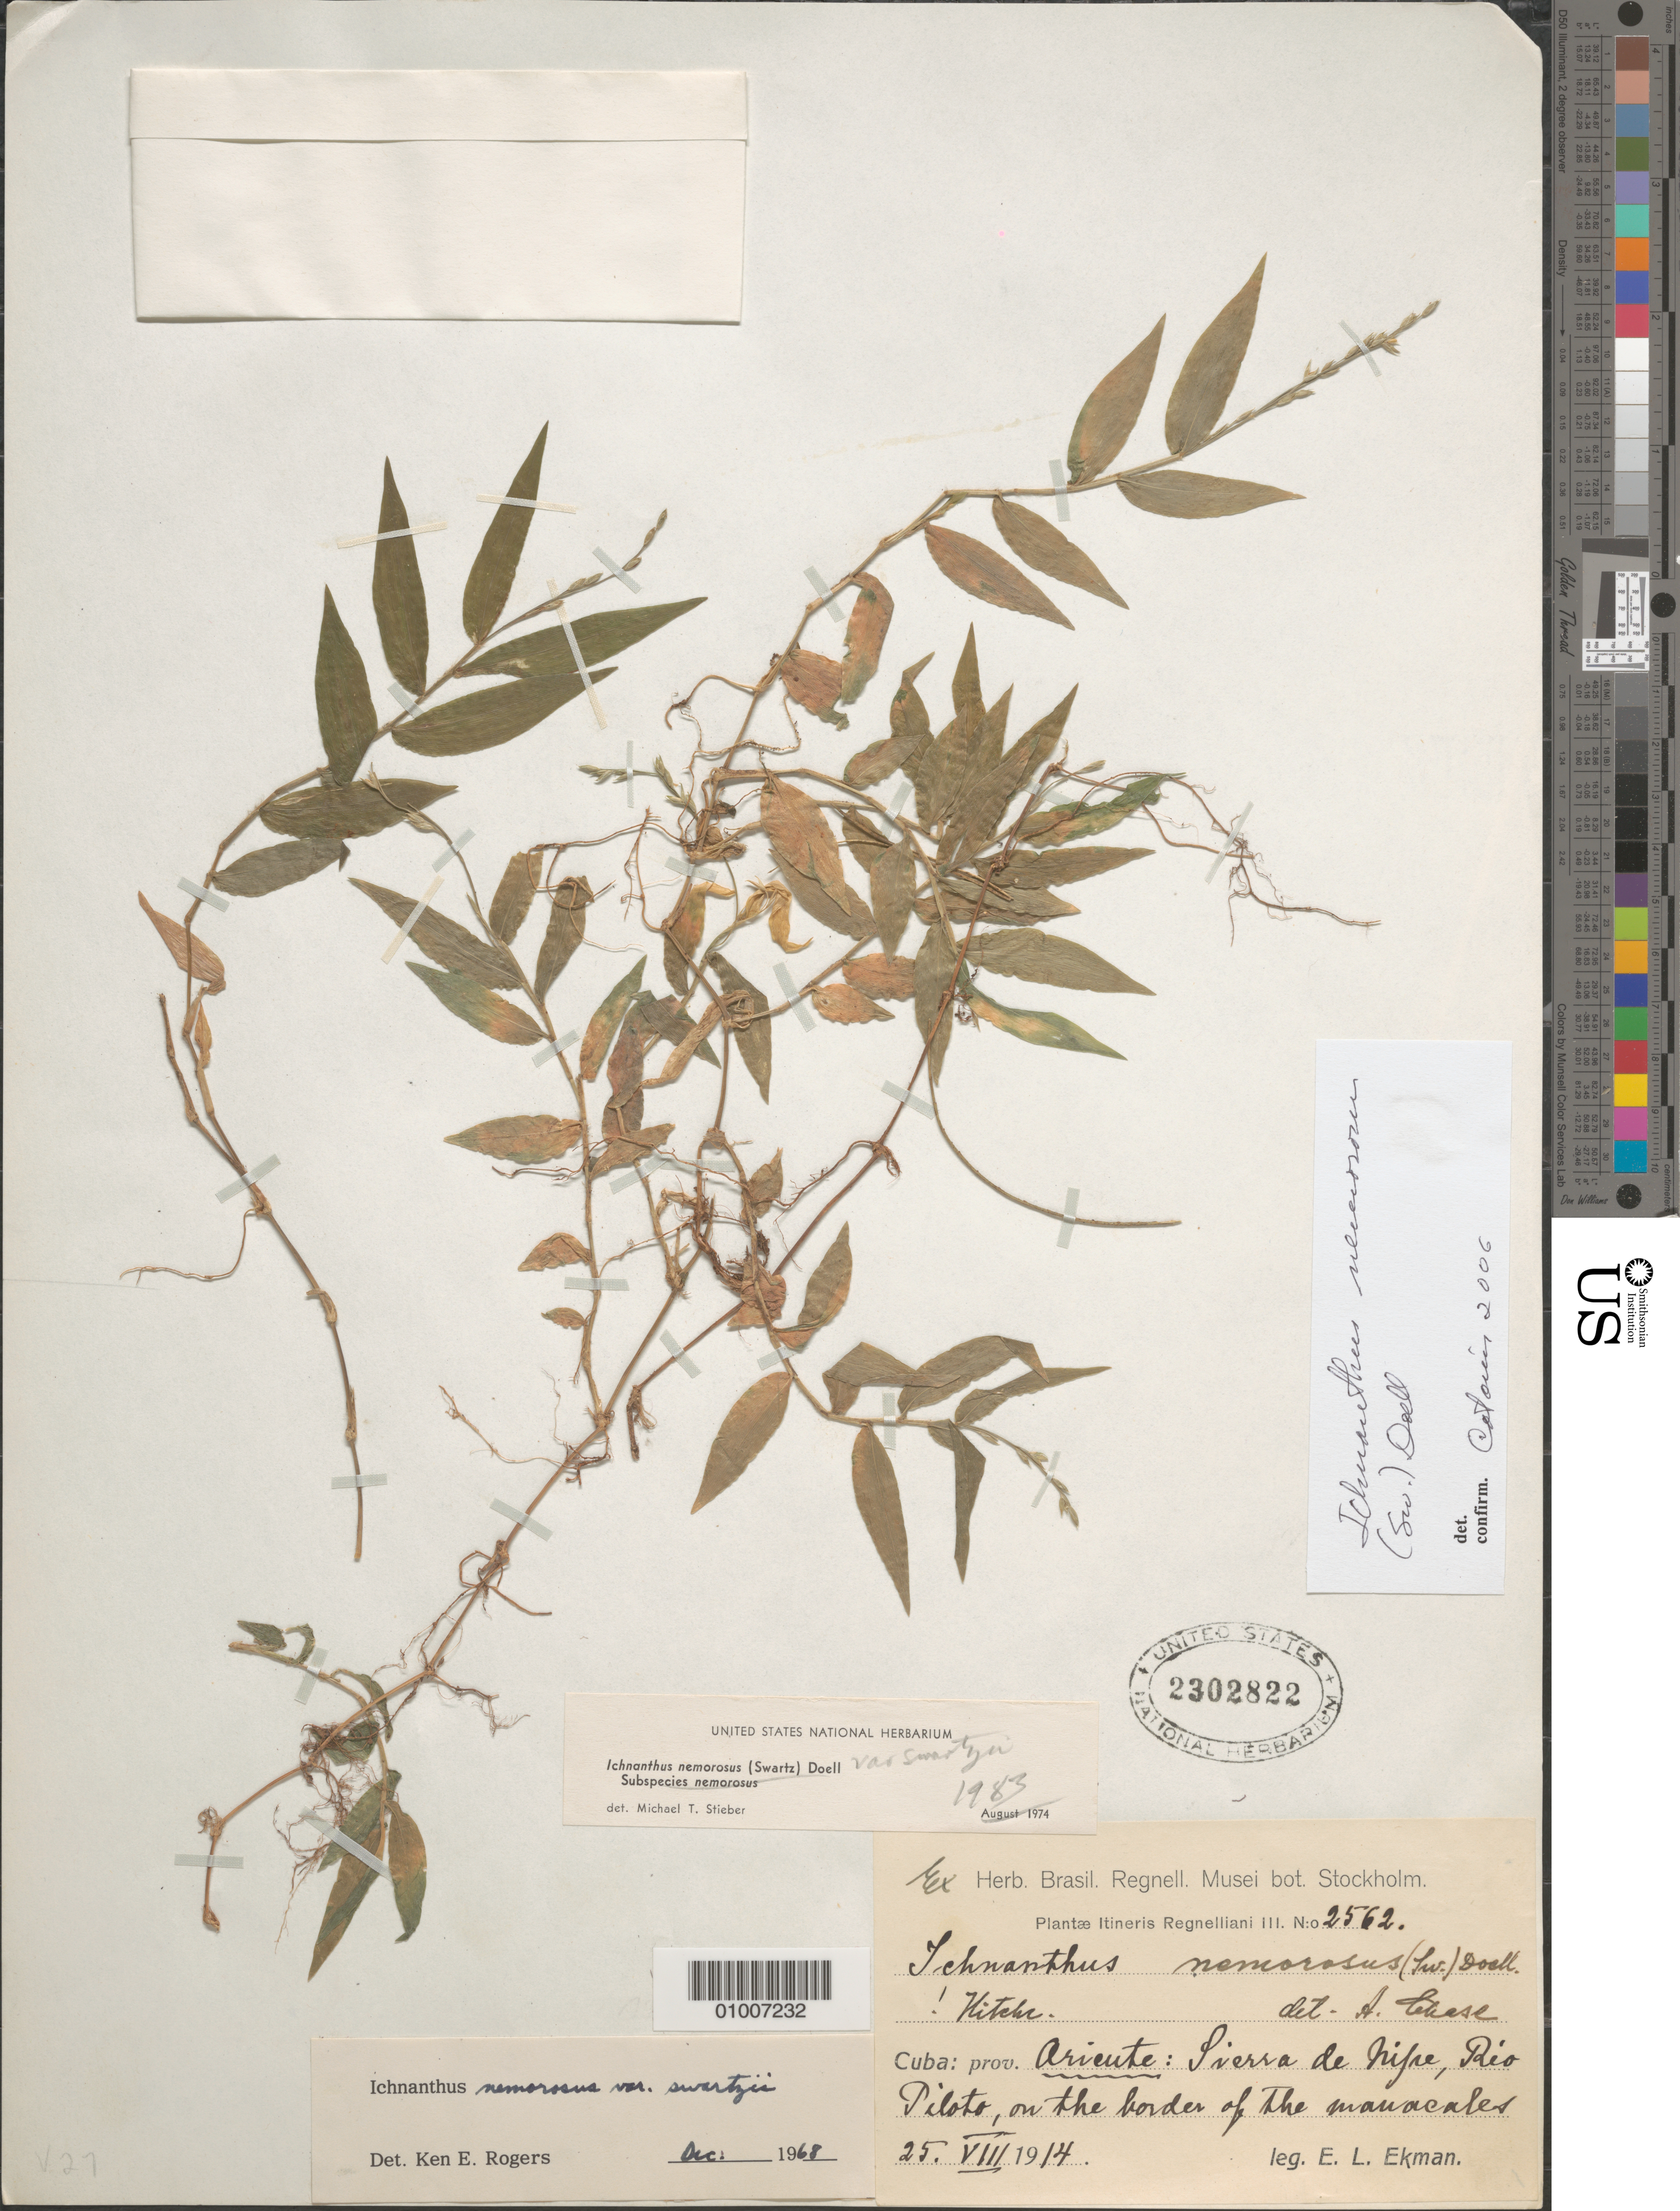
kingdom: Plantae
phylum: Tracheophyta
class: Liliopsida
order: Poales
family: Poaceae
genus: Ichnanthus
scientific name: Ichnanthus nemorosus var. nemorosus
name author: (Sw.) Döll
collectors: E. L. Ekman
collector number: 2562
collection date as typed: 25 Aug 1914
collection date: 1914-08-25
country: Cuba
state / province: Holguín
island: Cuba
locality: Sierra de Nipe, Rio Piloto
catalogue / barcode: US 2302822